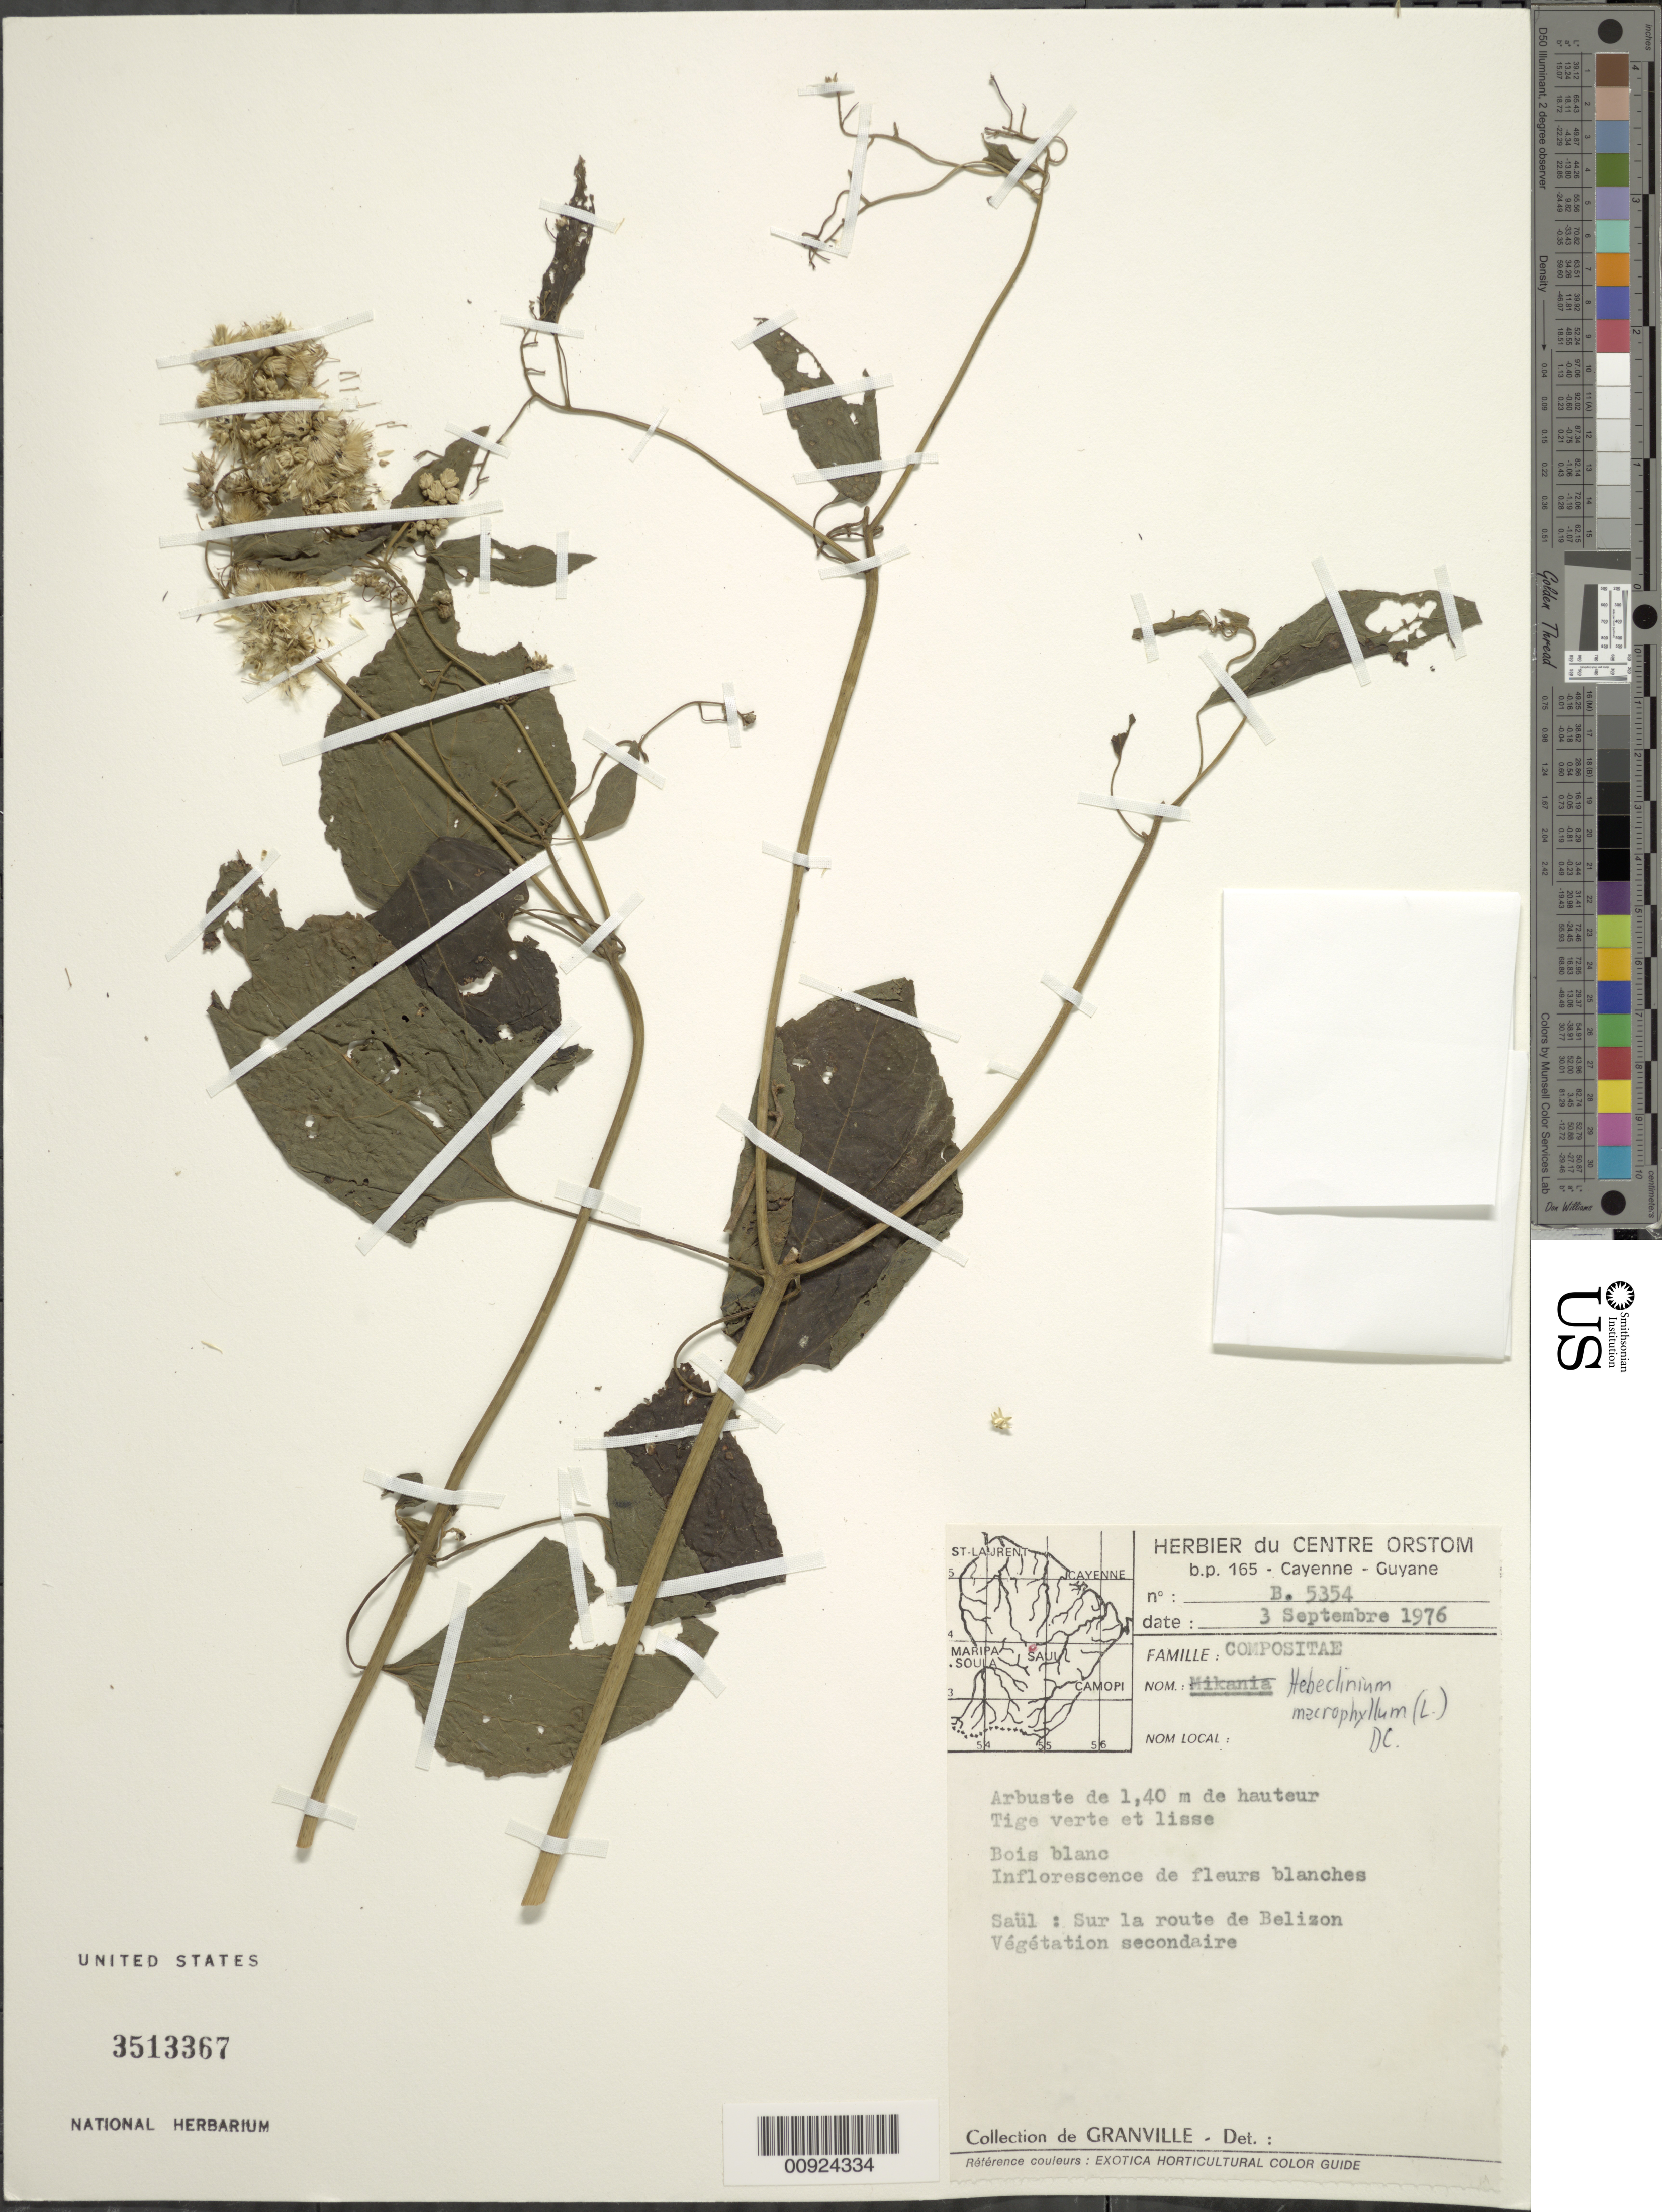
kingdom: Plantae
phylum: Tracheophyta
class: Magnoliopsida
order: Asterales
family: Asteraceae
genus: Hebeclinium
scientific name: Hebeclinium macrophyllum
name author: (L.) DC.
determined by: Robinson, Harold E., (US)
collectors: J.-J. de Granville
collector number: B 5354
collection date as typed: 3-Sep-76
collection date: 1976-09-03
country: French Guiana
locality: Saül, Route de Bélizon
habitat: Vegetation secondaire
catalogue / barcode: US 3513367